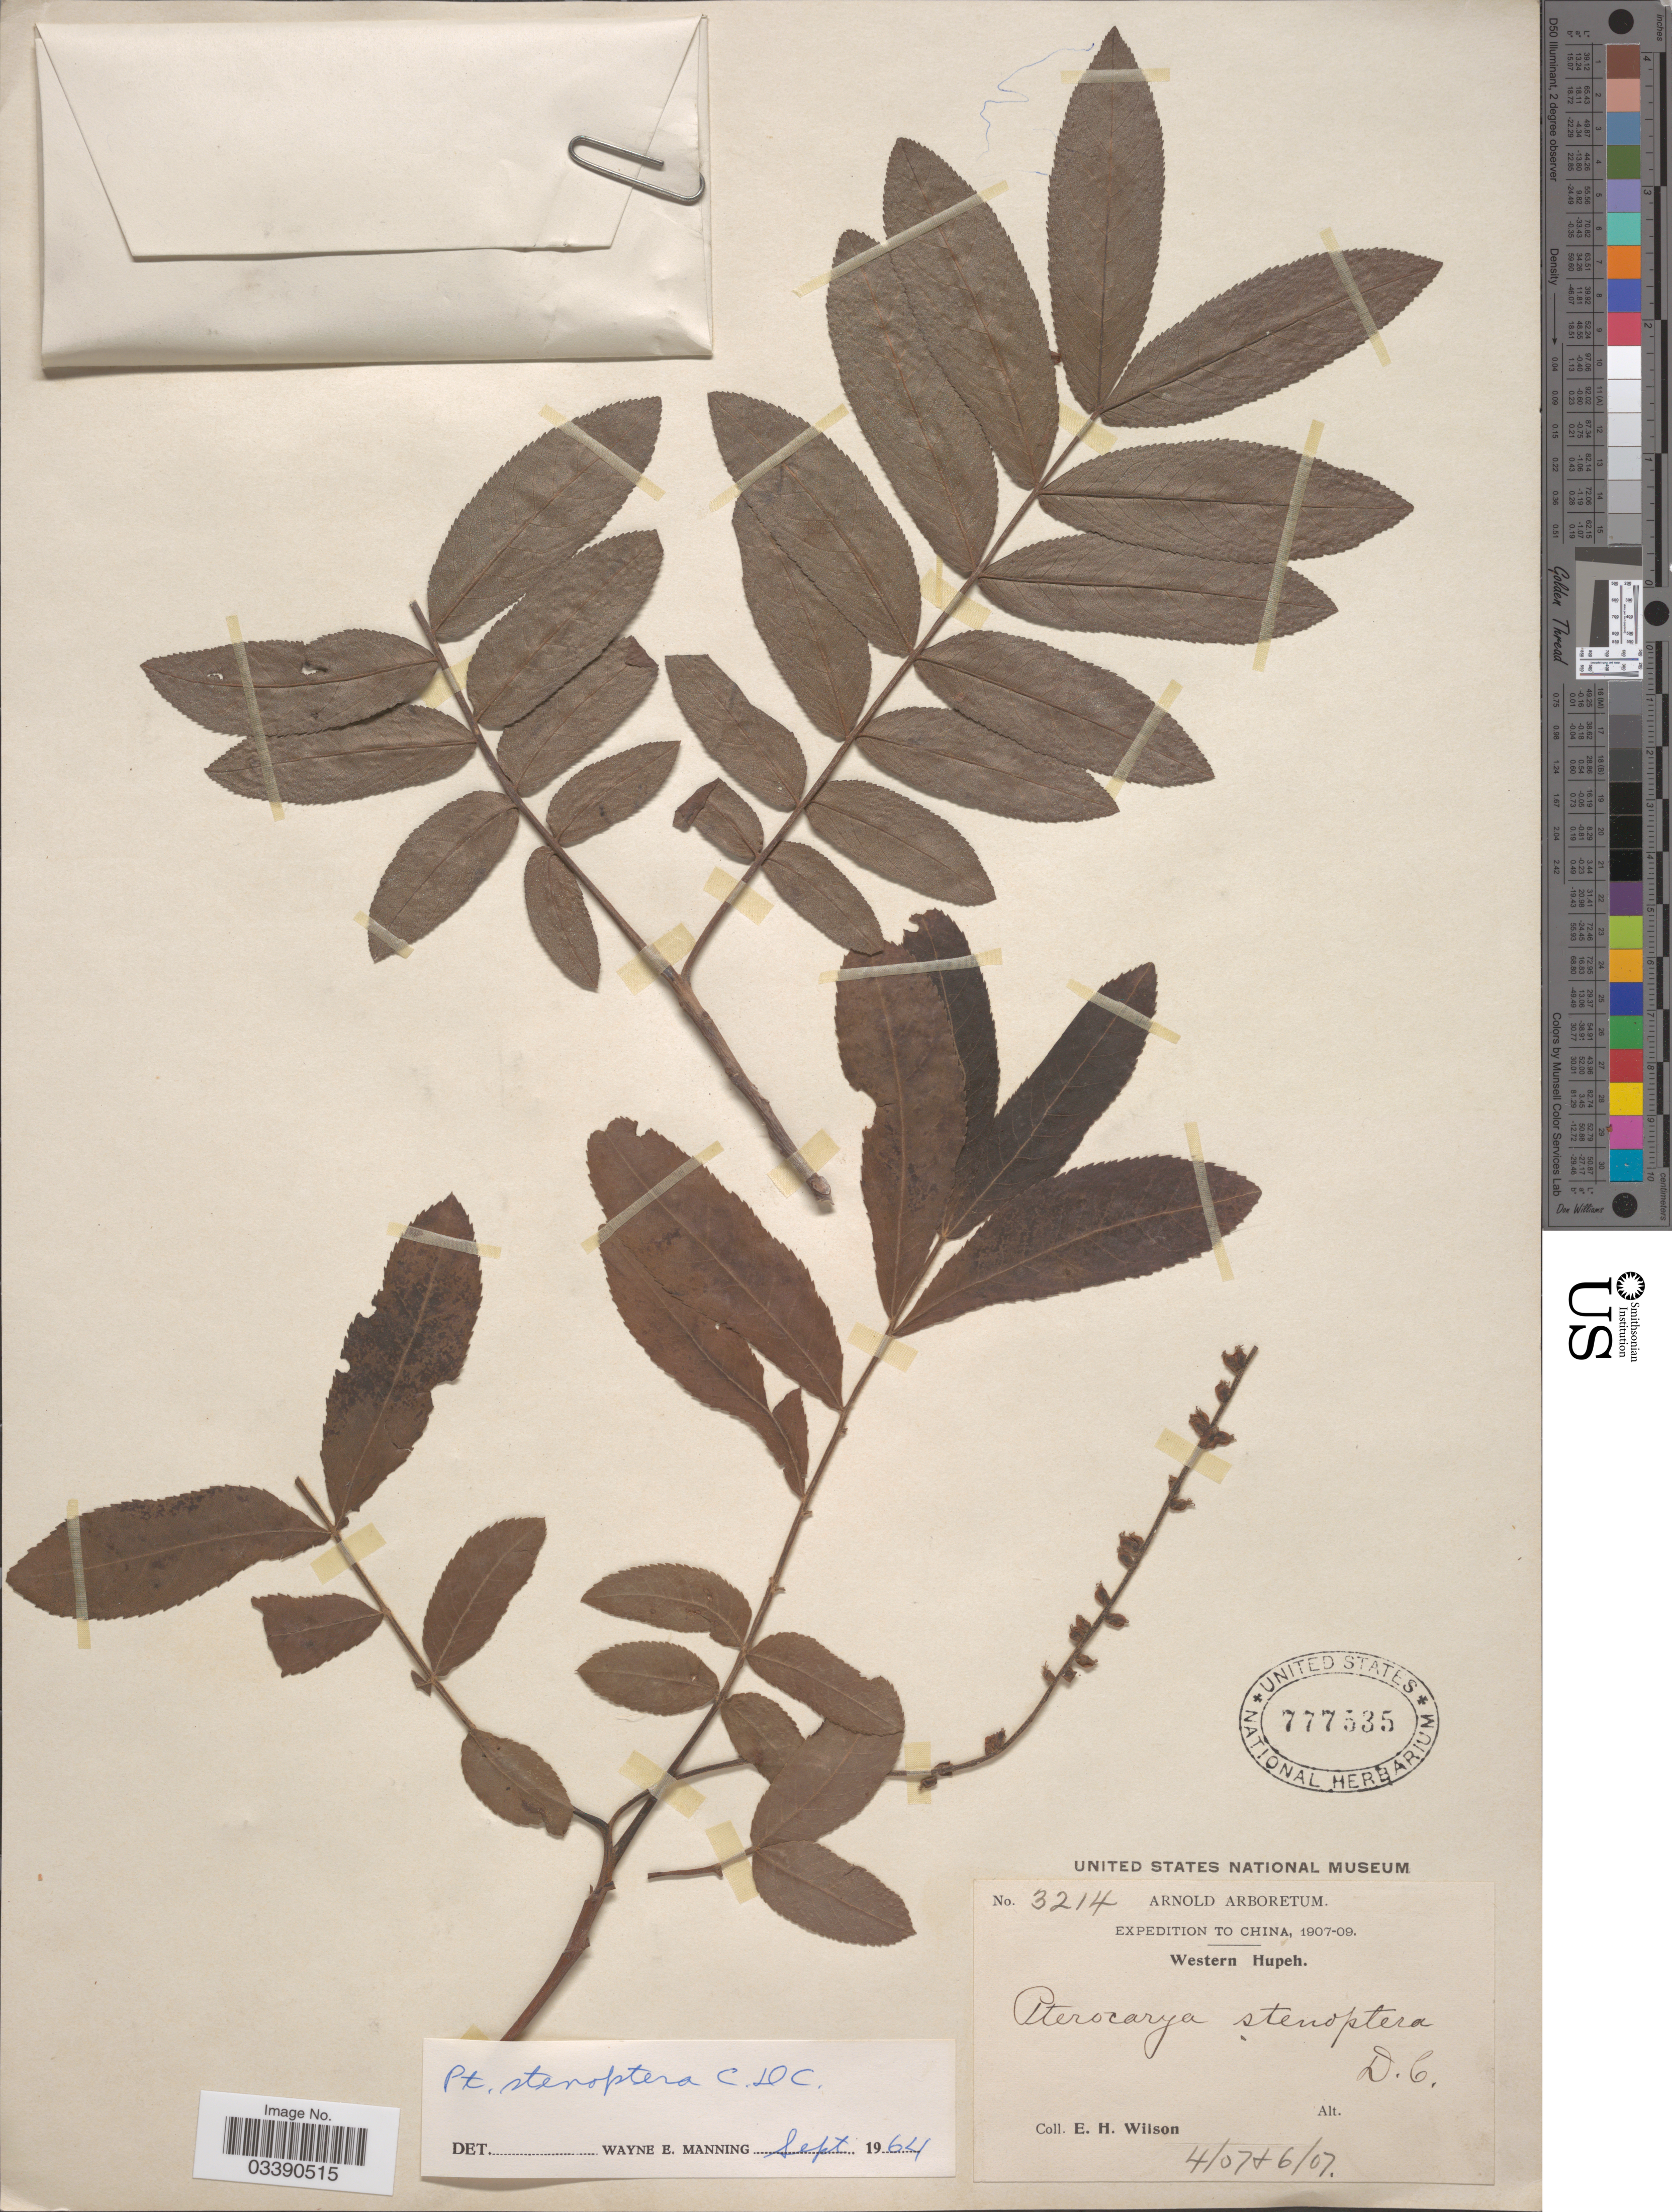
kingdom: Plantae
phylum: Tracheophyta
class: Magnoliopsida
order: Fagales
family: Juglandaceae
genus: Pterocarya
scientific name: Pterocarya stenoptera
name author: C. DC.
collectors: E. Wilson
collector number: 3214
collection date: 1907-04/1907-06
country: China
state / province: Hubei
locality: Western Hupeh.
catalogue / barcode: US 777535